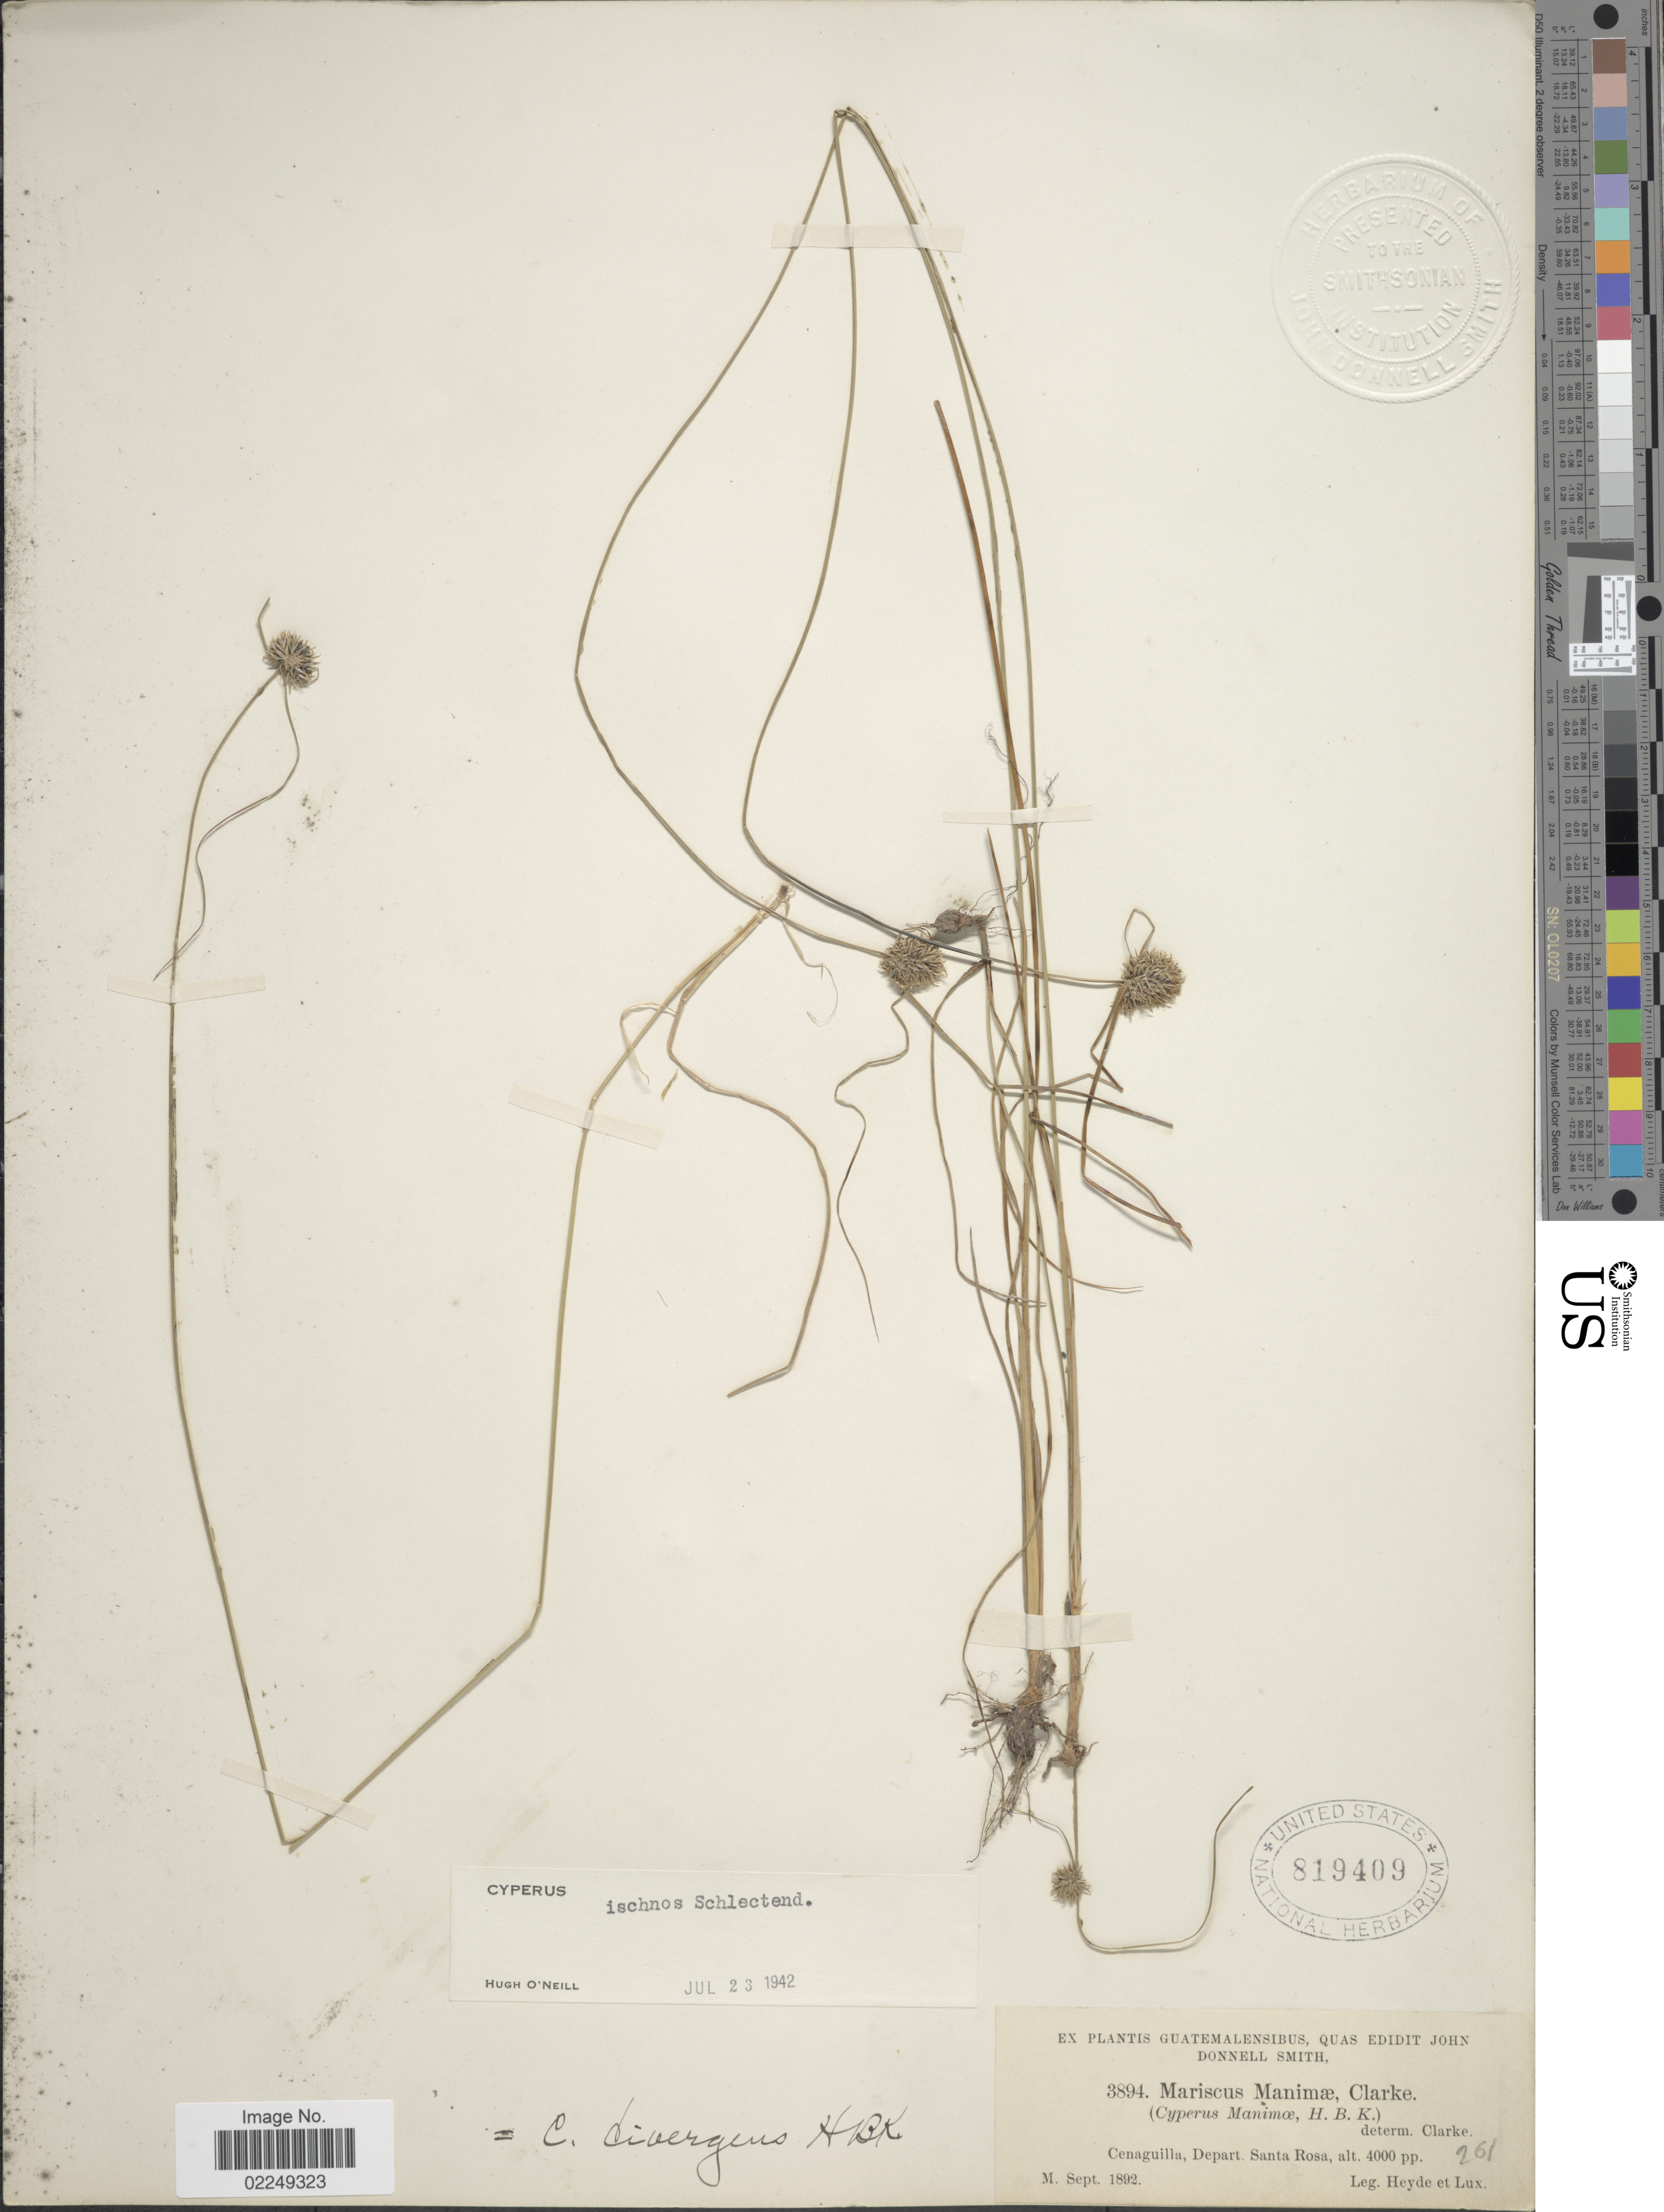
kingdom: Plantae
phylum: Tracheophyta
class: Liliopsida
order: Poales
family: Cyperaceae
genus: Cyperus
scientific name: Cyperus ischnos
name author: Schltdl.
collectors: Heyde & Lux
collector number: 3894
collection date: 1892-09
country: Guatemala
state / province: Santa Rosa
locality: Cenaguilla, Depart. Santa Rosa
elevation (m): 1219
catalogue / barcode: US 819409